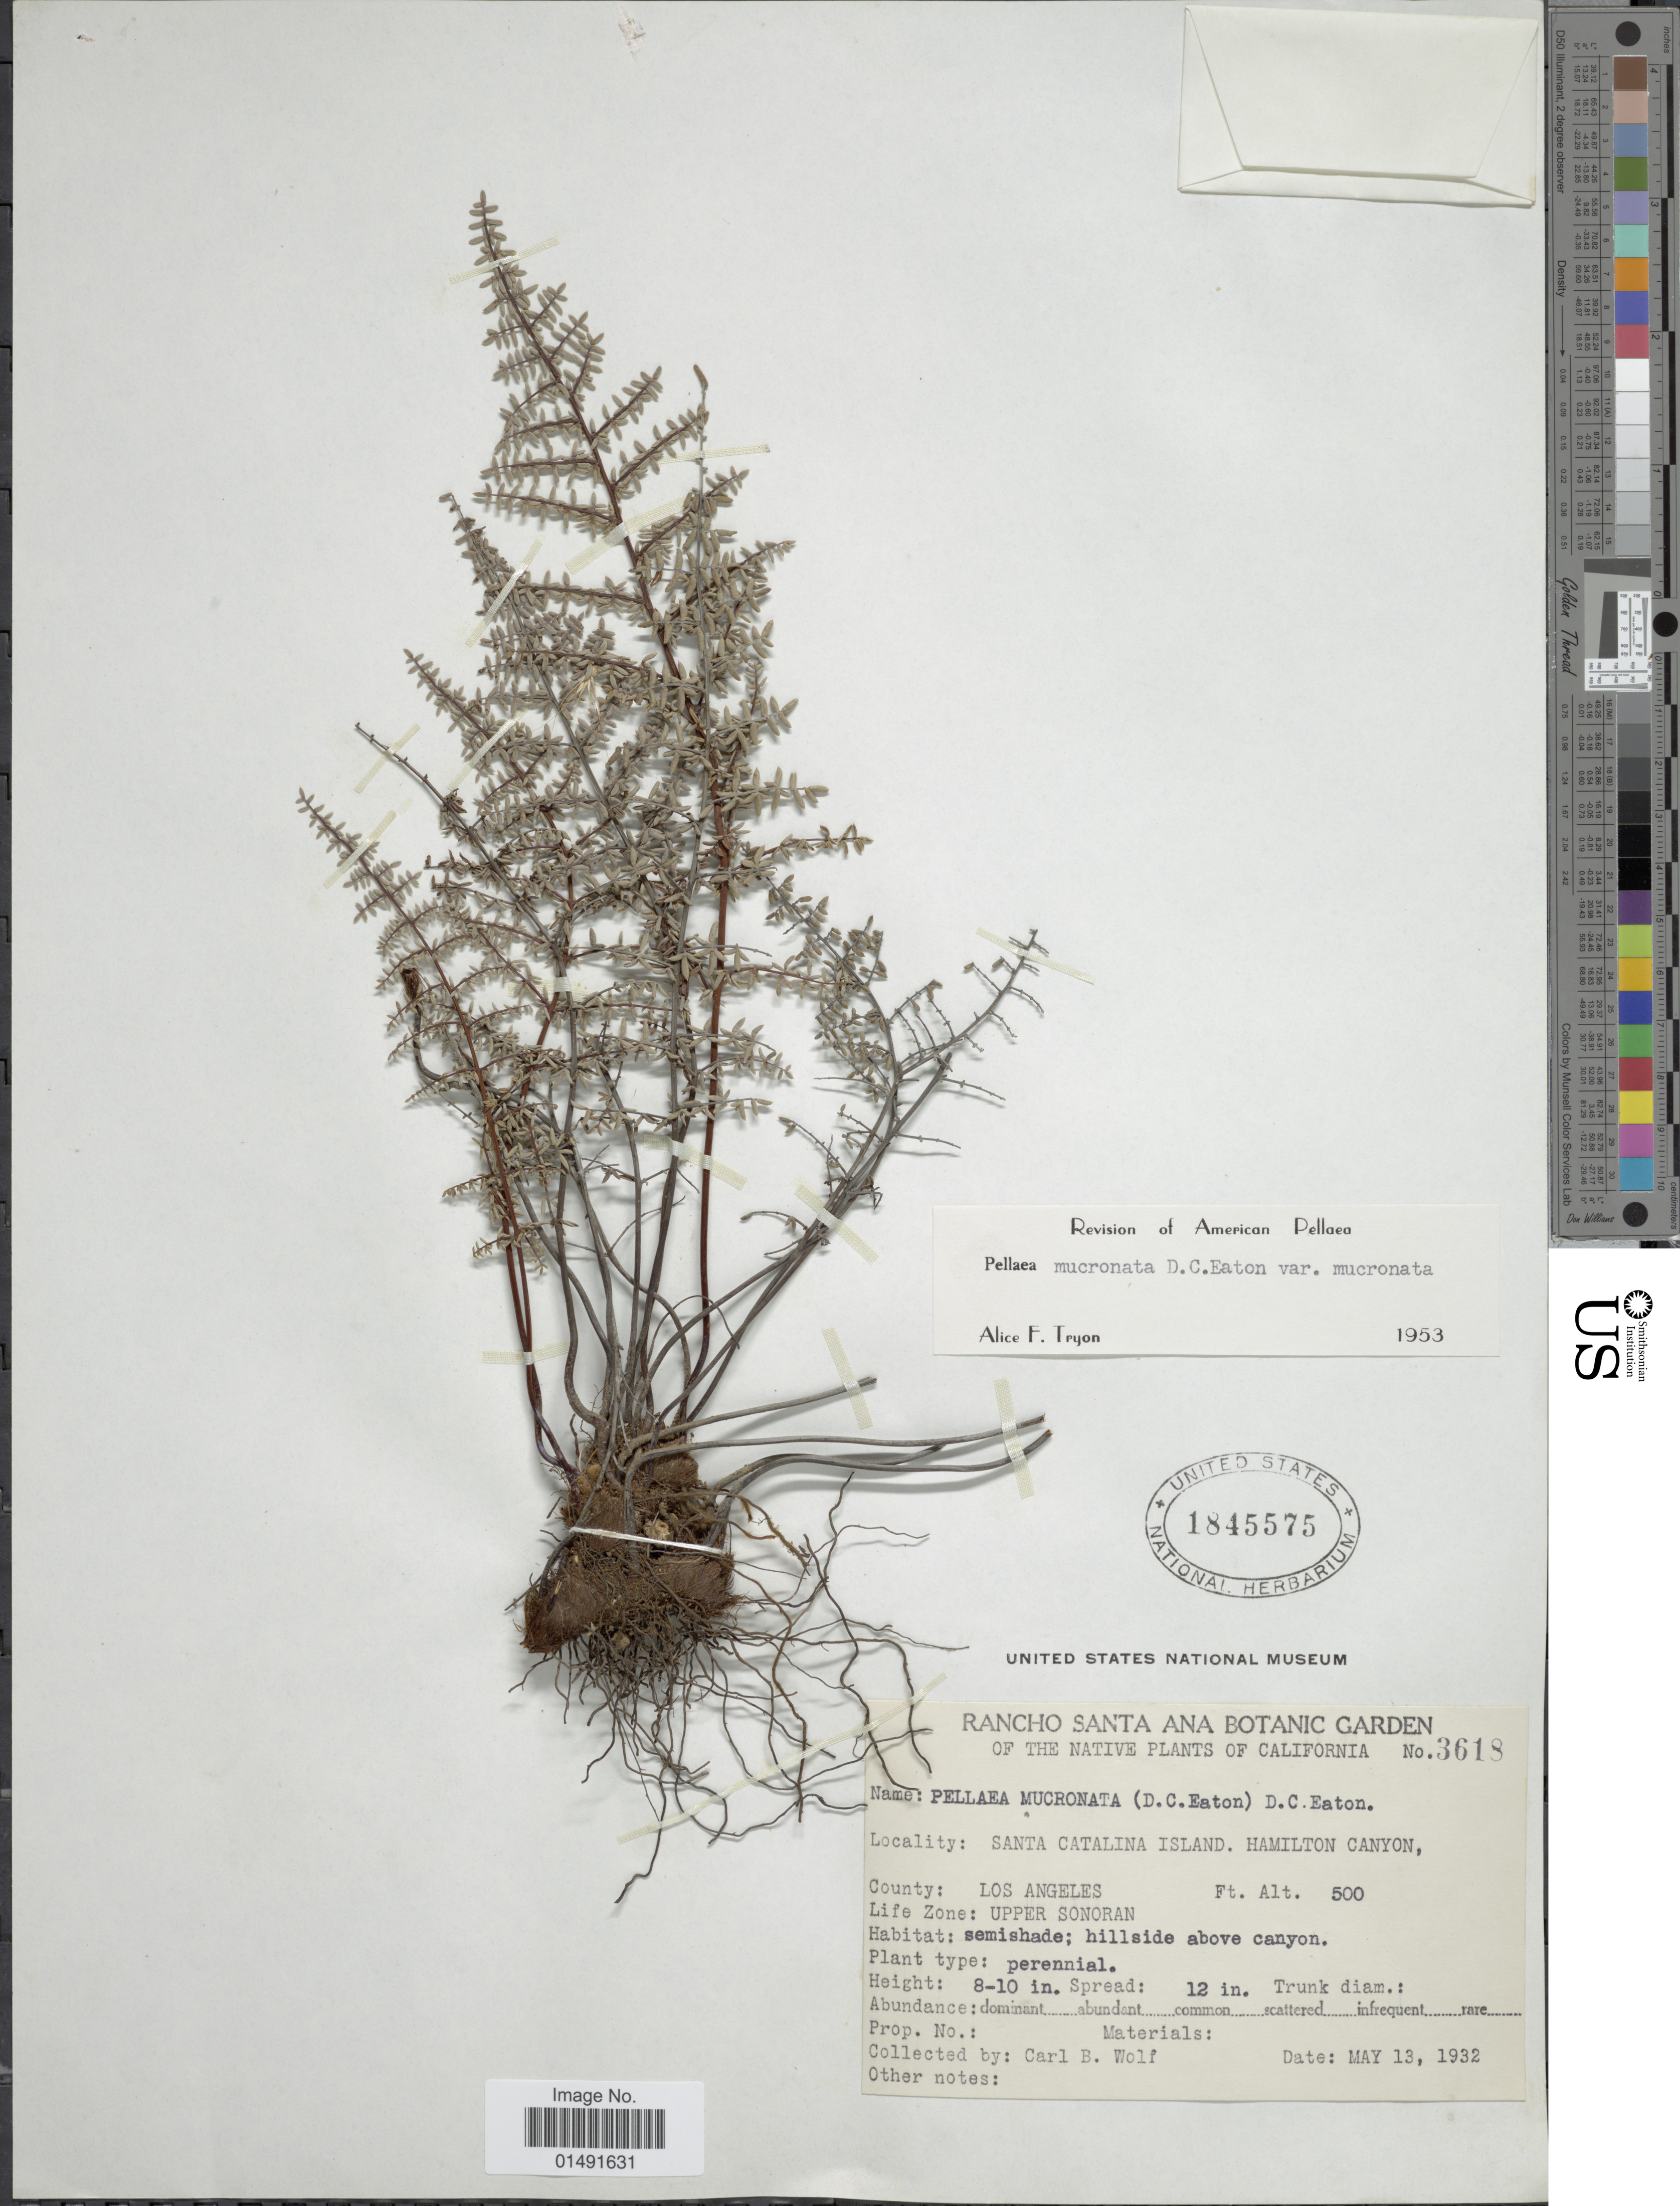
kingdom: Plantae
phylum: Tracheophyta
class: Polypodiopsida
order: Polypodiales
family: Pteridaceae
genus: Pellaea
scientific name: Pellaea mucronata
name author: (D.C. Eaton) D.C. Eaton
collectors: C. B. Wolf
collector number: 3618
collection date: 1932-05-13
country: United States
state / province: California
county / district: Los Angeles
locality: Rancho Santa Botaniv Garden of the Native plants of California, Santa Catalina Island, Hamilton Canyon, County: Los Angeles, Life Zone, Upper Sonoran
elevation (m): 152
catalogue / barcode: US 1845575